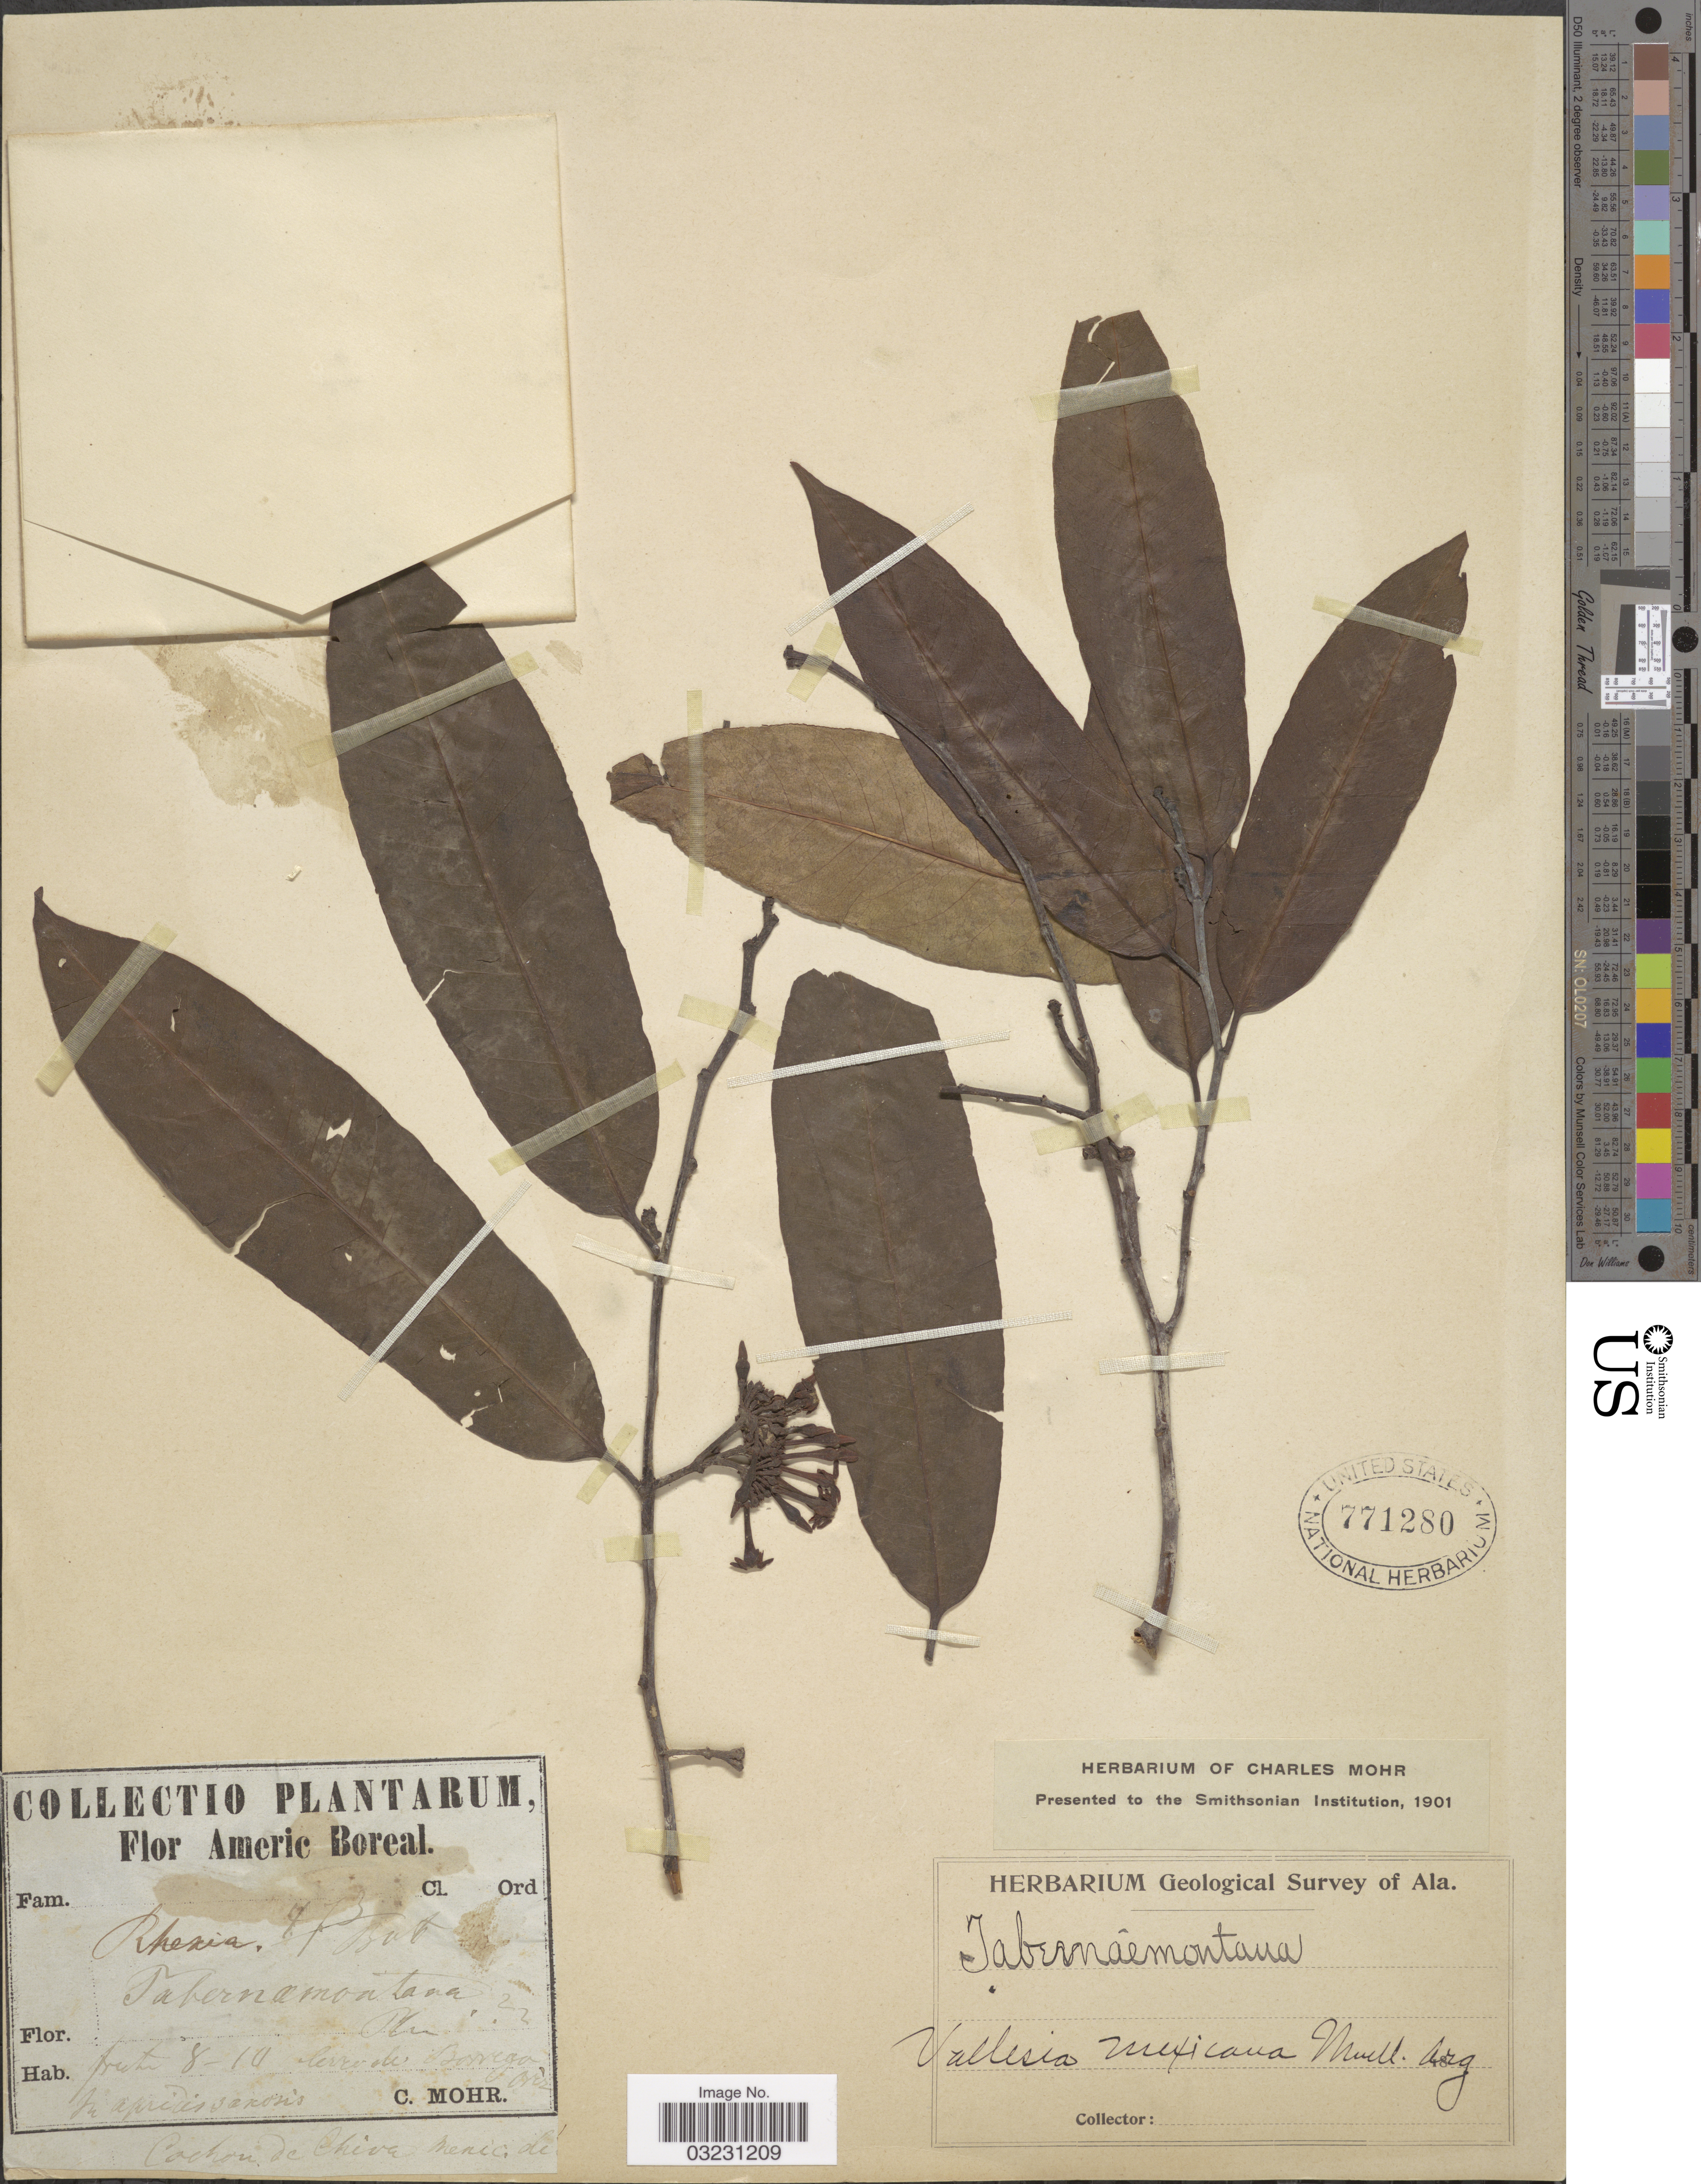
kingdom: Plantae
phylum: Tracheophyta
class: Magnoliopsida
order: Gentianales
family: Apocynaceae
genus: Tabernaemontana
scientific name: Tabernaemontana sp.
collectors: Mohr, C. T. (herbarium)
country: Mexico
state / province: Veracruz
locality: Borrego, Oriz.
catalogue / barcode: US 771280